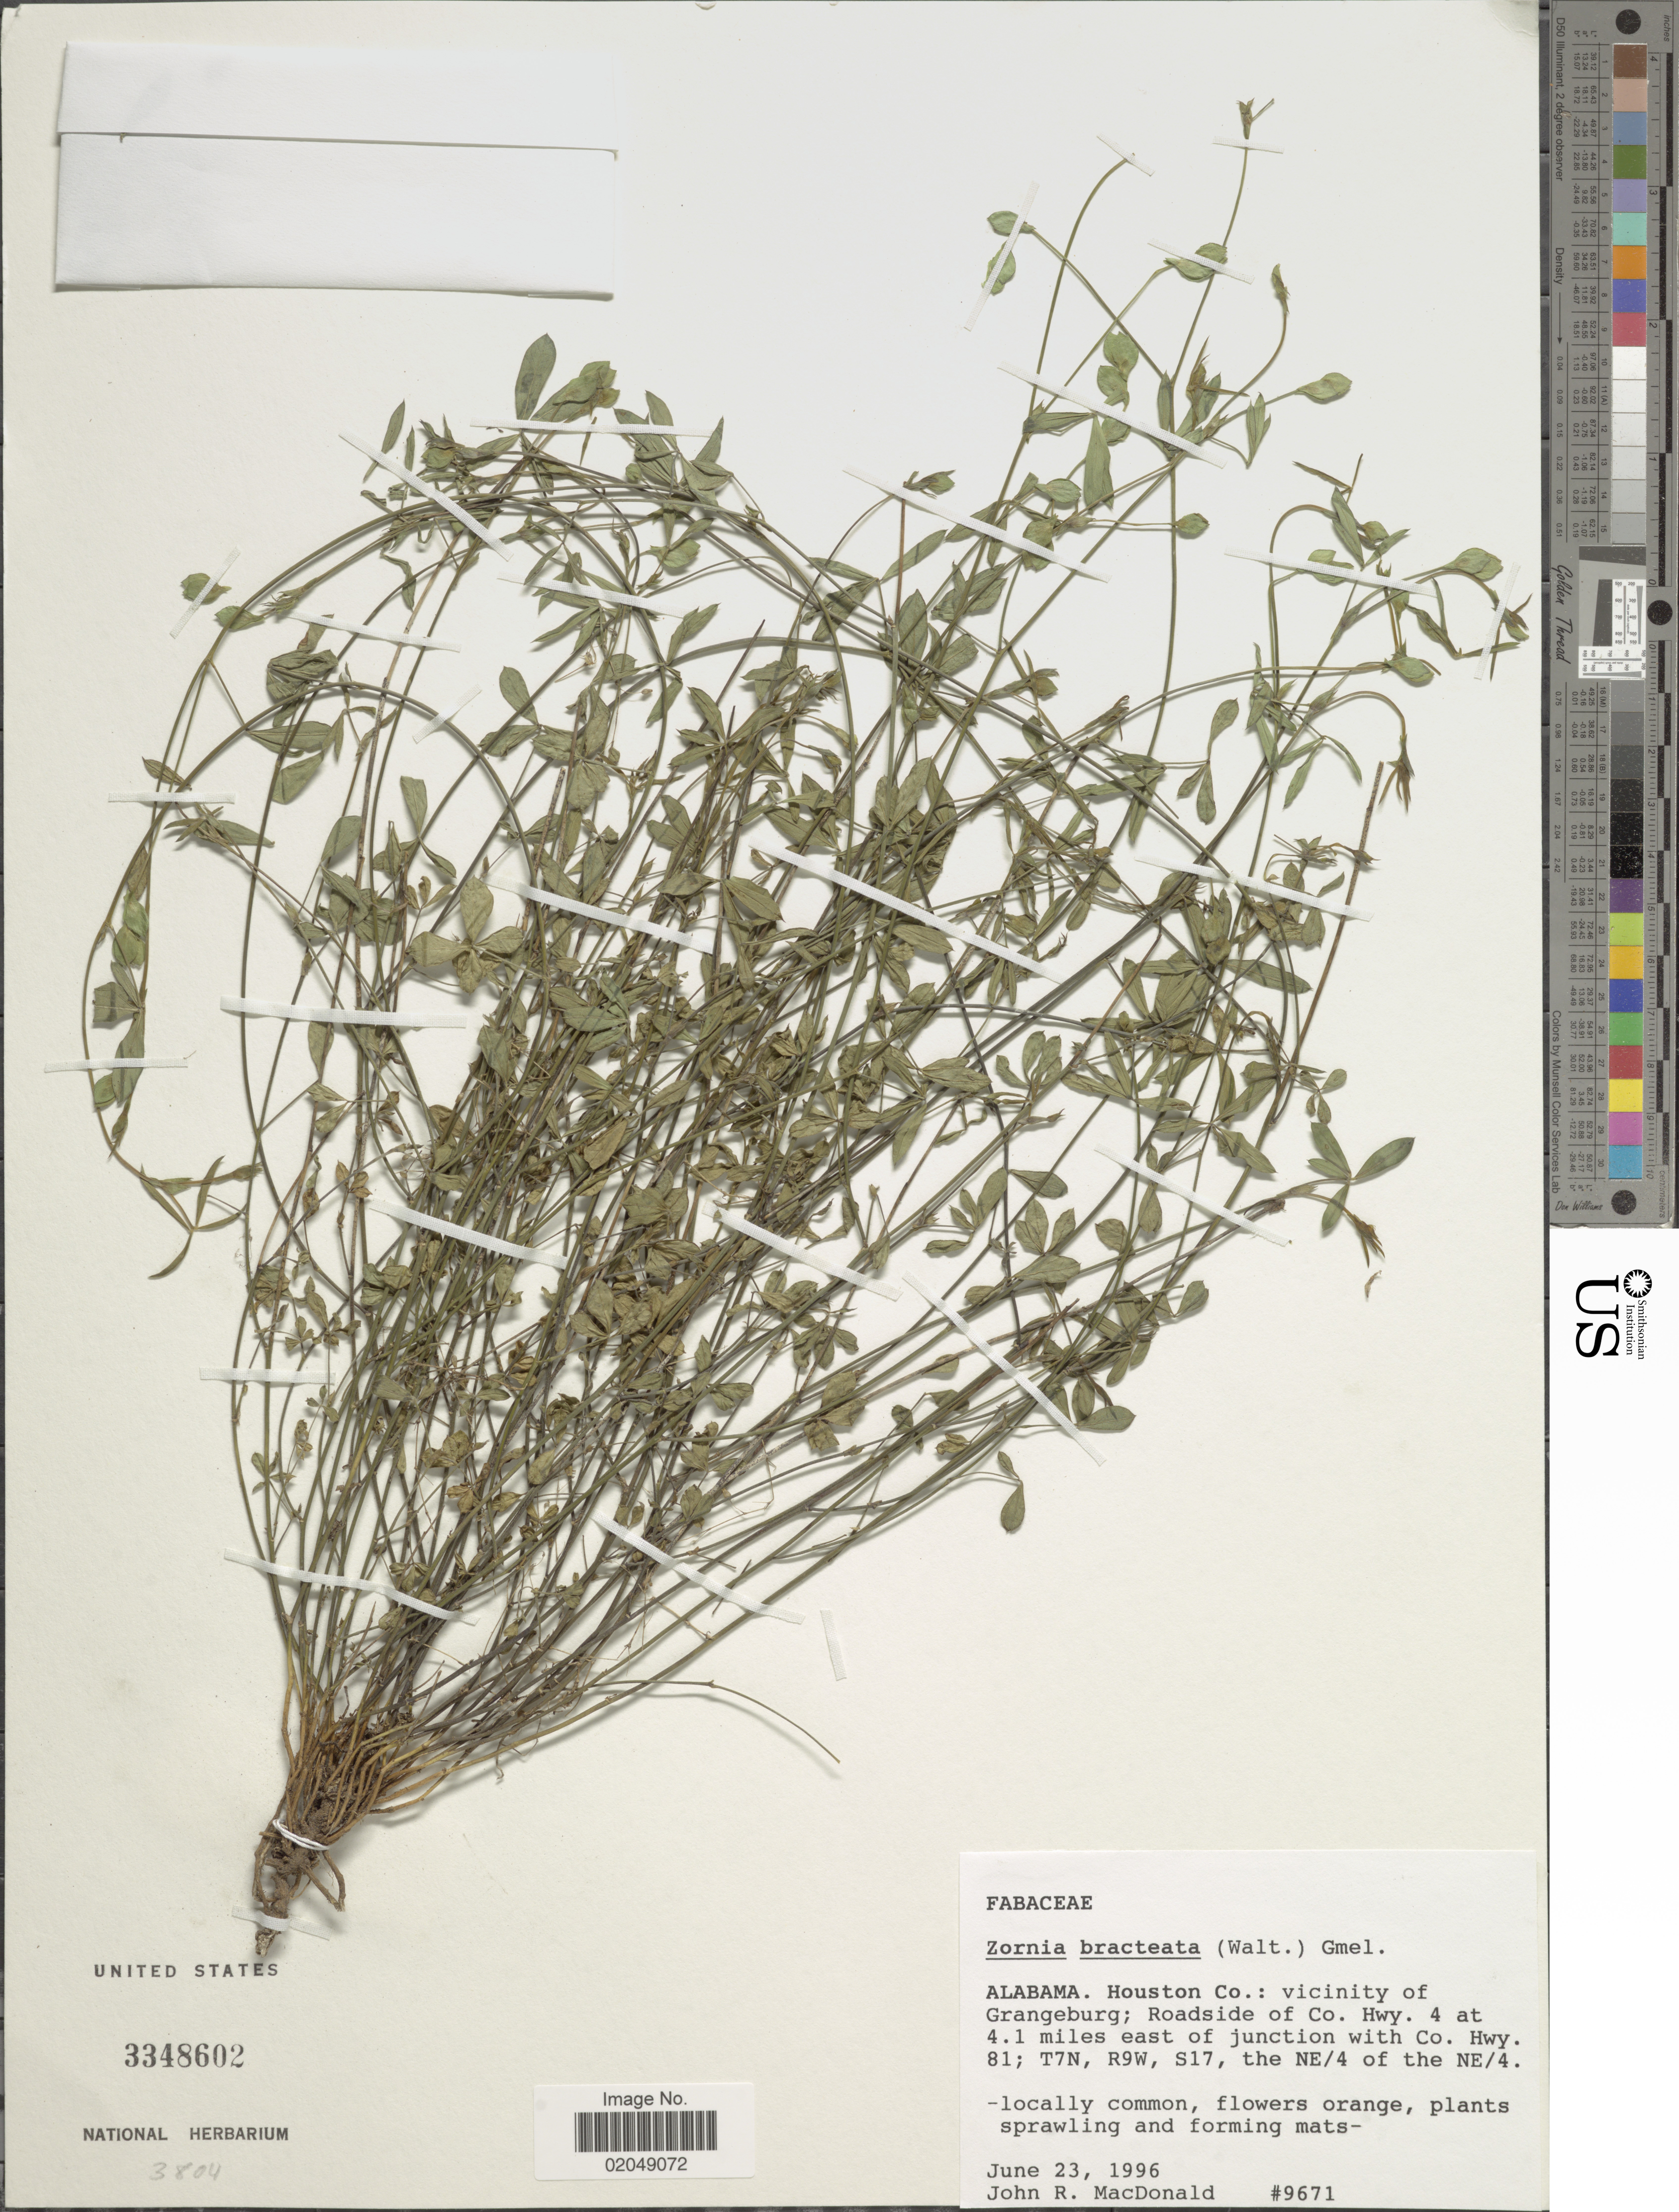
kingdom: Plantae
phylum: Tracheophyta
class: Magnoliopsida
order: Fabales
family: Fabaceae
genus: Zornia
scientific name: Zornia bracteata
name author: J.F. Gmel.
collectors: J. MacDonald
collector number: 9671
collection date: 1996-06-23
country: United States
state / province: Alabama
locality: Houston Co., Vicinity of Grangeburg, roadside of Co. Hwy. 4 at 4.1 miles east of junction with Co. Hwy 81, T7N, R9W, S17, the NE/4 of the NE/4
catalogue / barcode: US 3348602